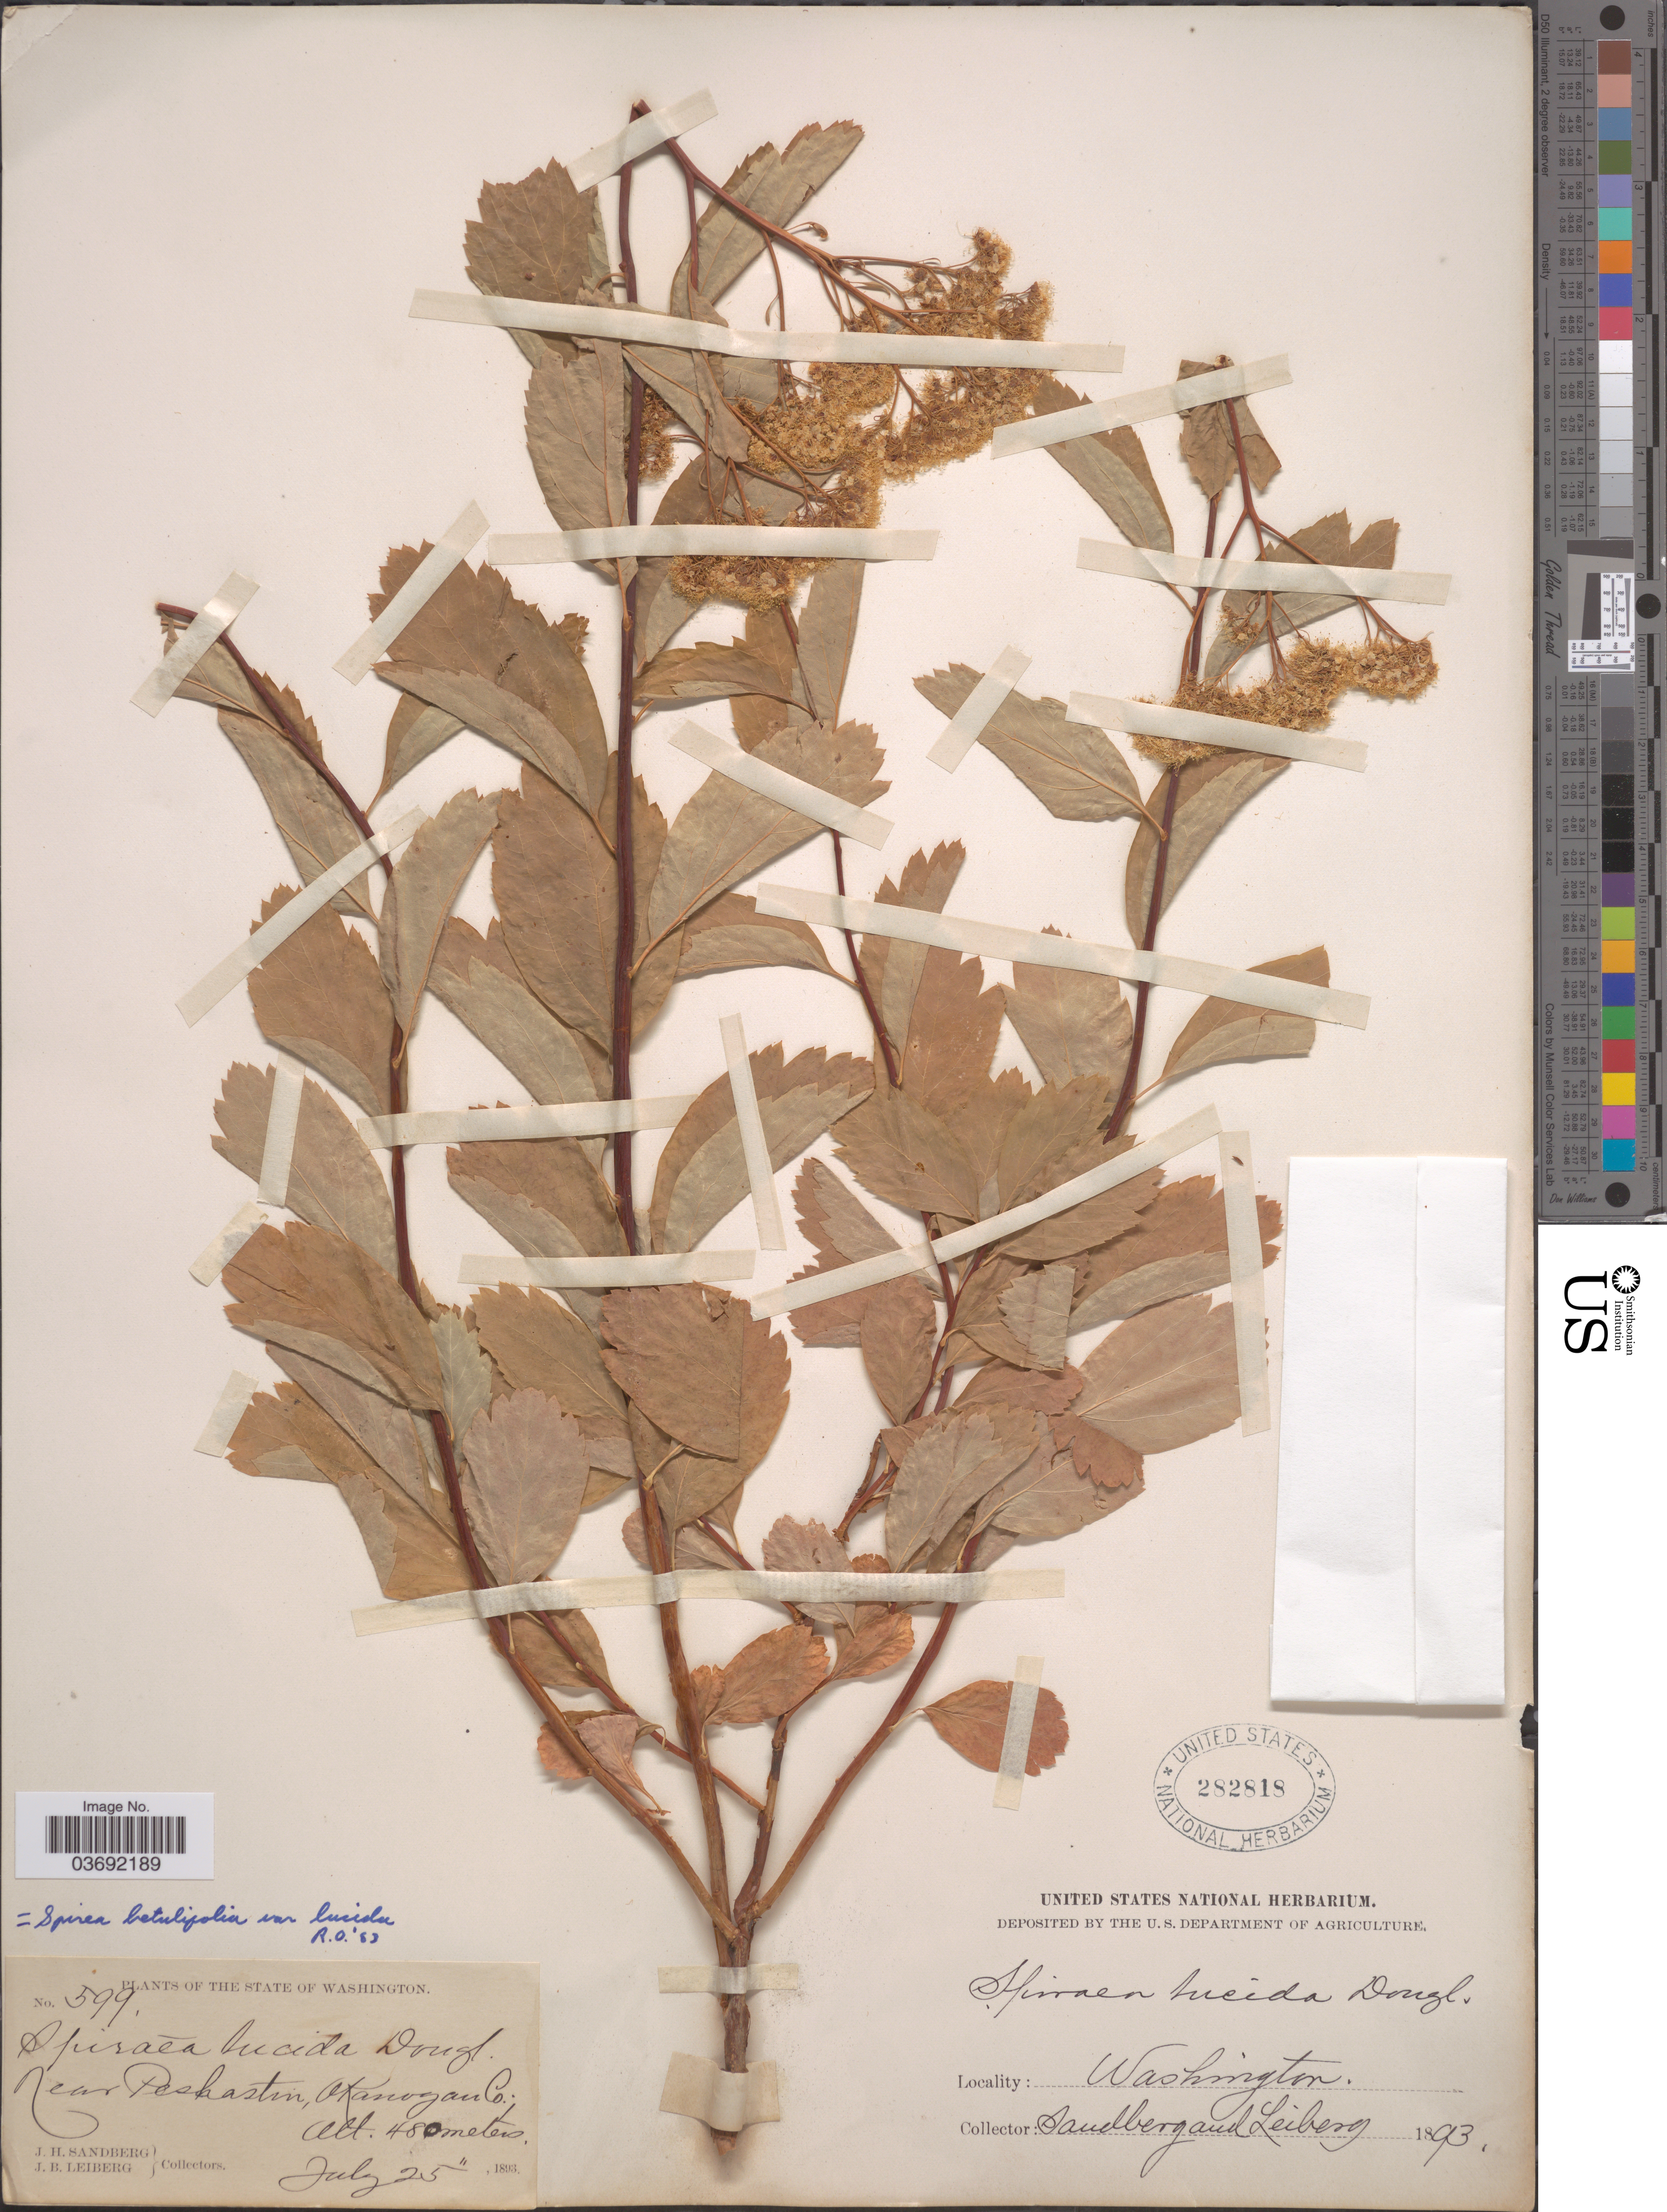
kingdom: Plantae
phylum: Tracheophyta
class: Magnoliopsida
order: Rosales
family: Rosaceae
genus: Spiraea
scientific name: Spiraea betulifolia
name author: Pall.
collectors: J. H. Sandberg & J. B. Leiberg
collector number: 599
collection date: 1893-07-25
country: United States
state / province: Washington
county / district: Okanogan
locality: Near Peshastin, Okanogan Co.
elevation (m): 480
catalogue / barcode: US 282818